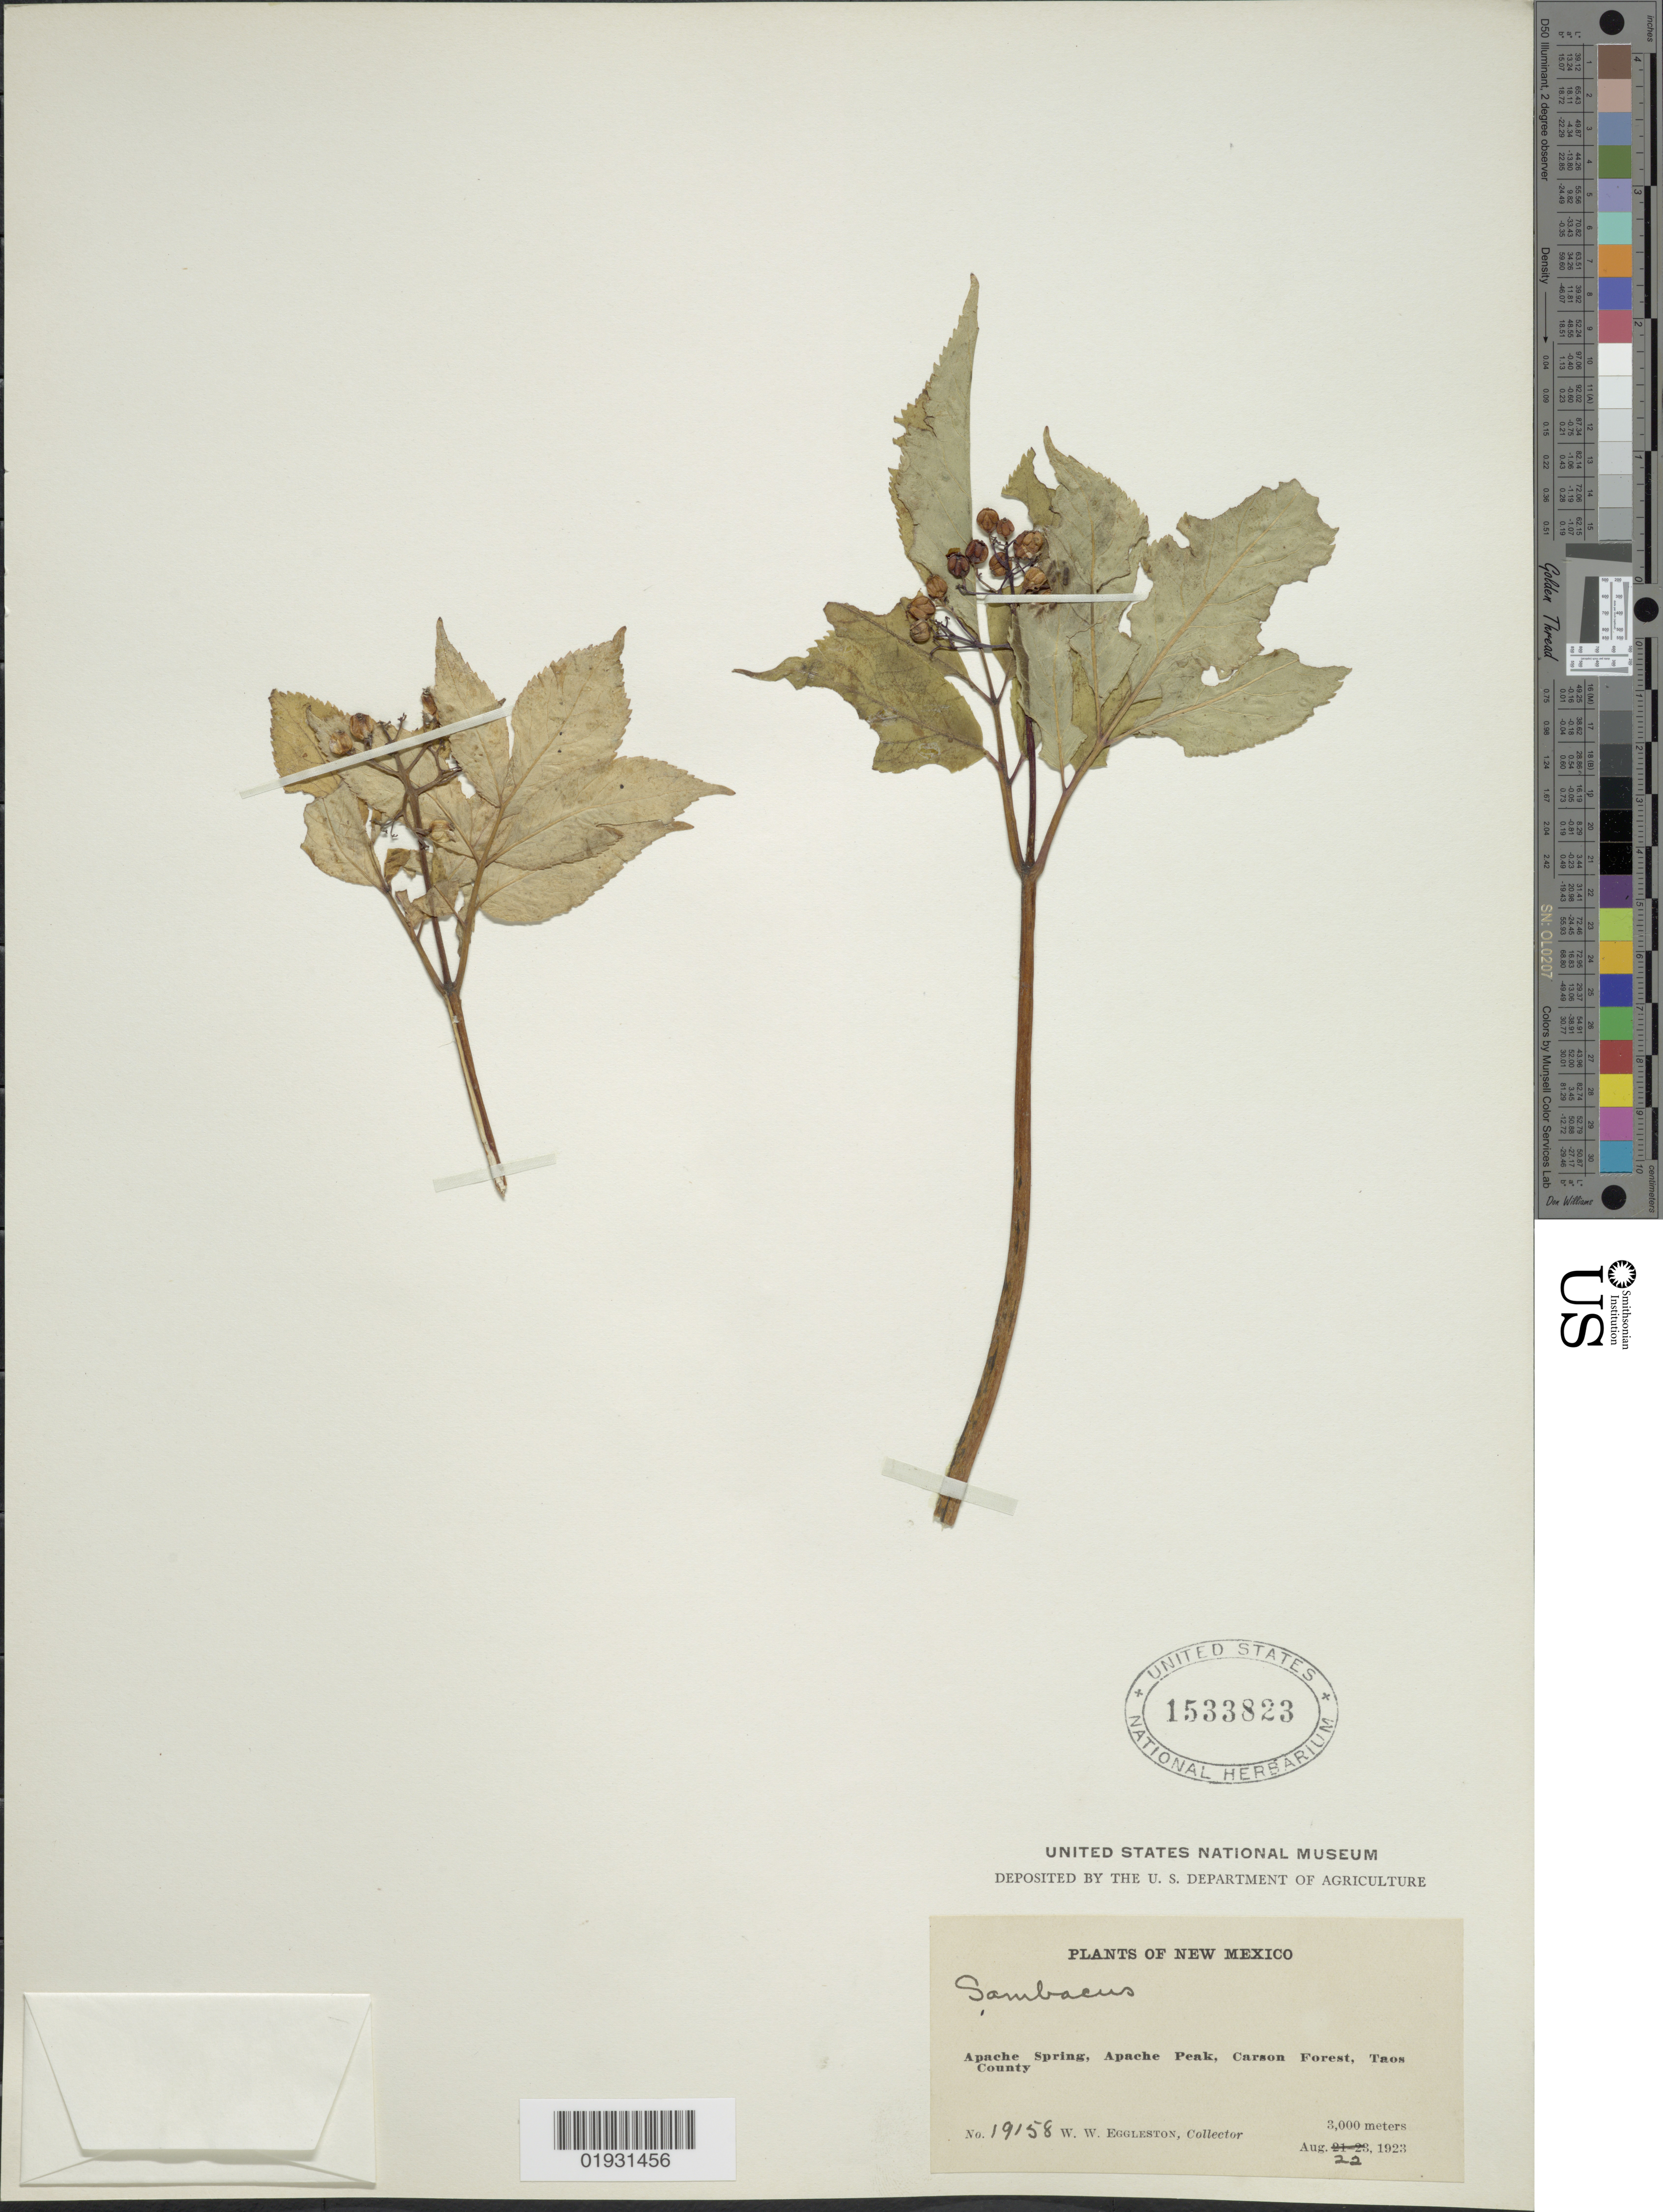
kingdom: Plantae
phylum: Tracheophyta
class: Magnoliopsida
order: Dipsacales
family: Viburnaceae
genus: Sambucus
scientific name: Sambucus sp.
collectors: W. W. Eggleston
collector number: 19158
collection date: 1923-08-22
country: United States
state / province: New Mexico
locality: Apache Spring, Apache Peak, Carson Forest, Taos County.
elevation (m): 3000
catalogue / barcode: US 1533823